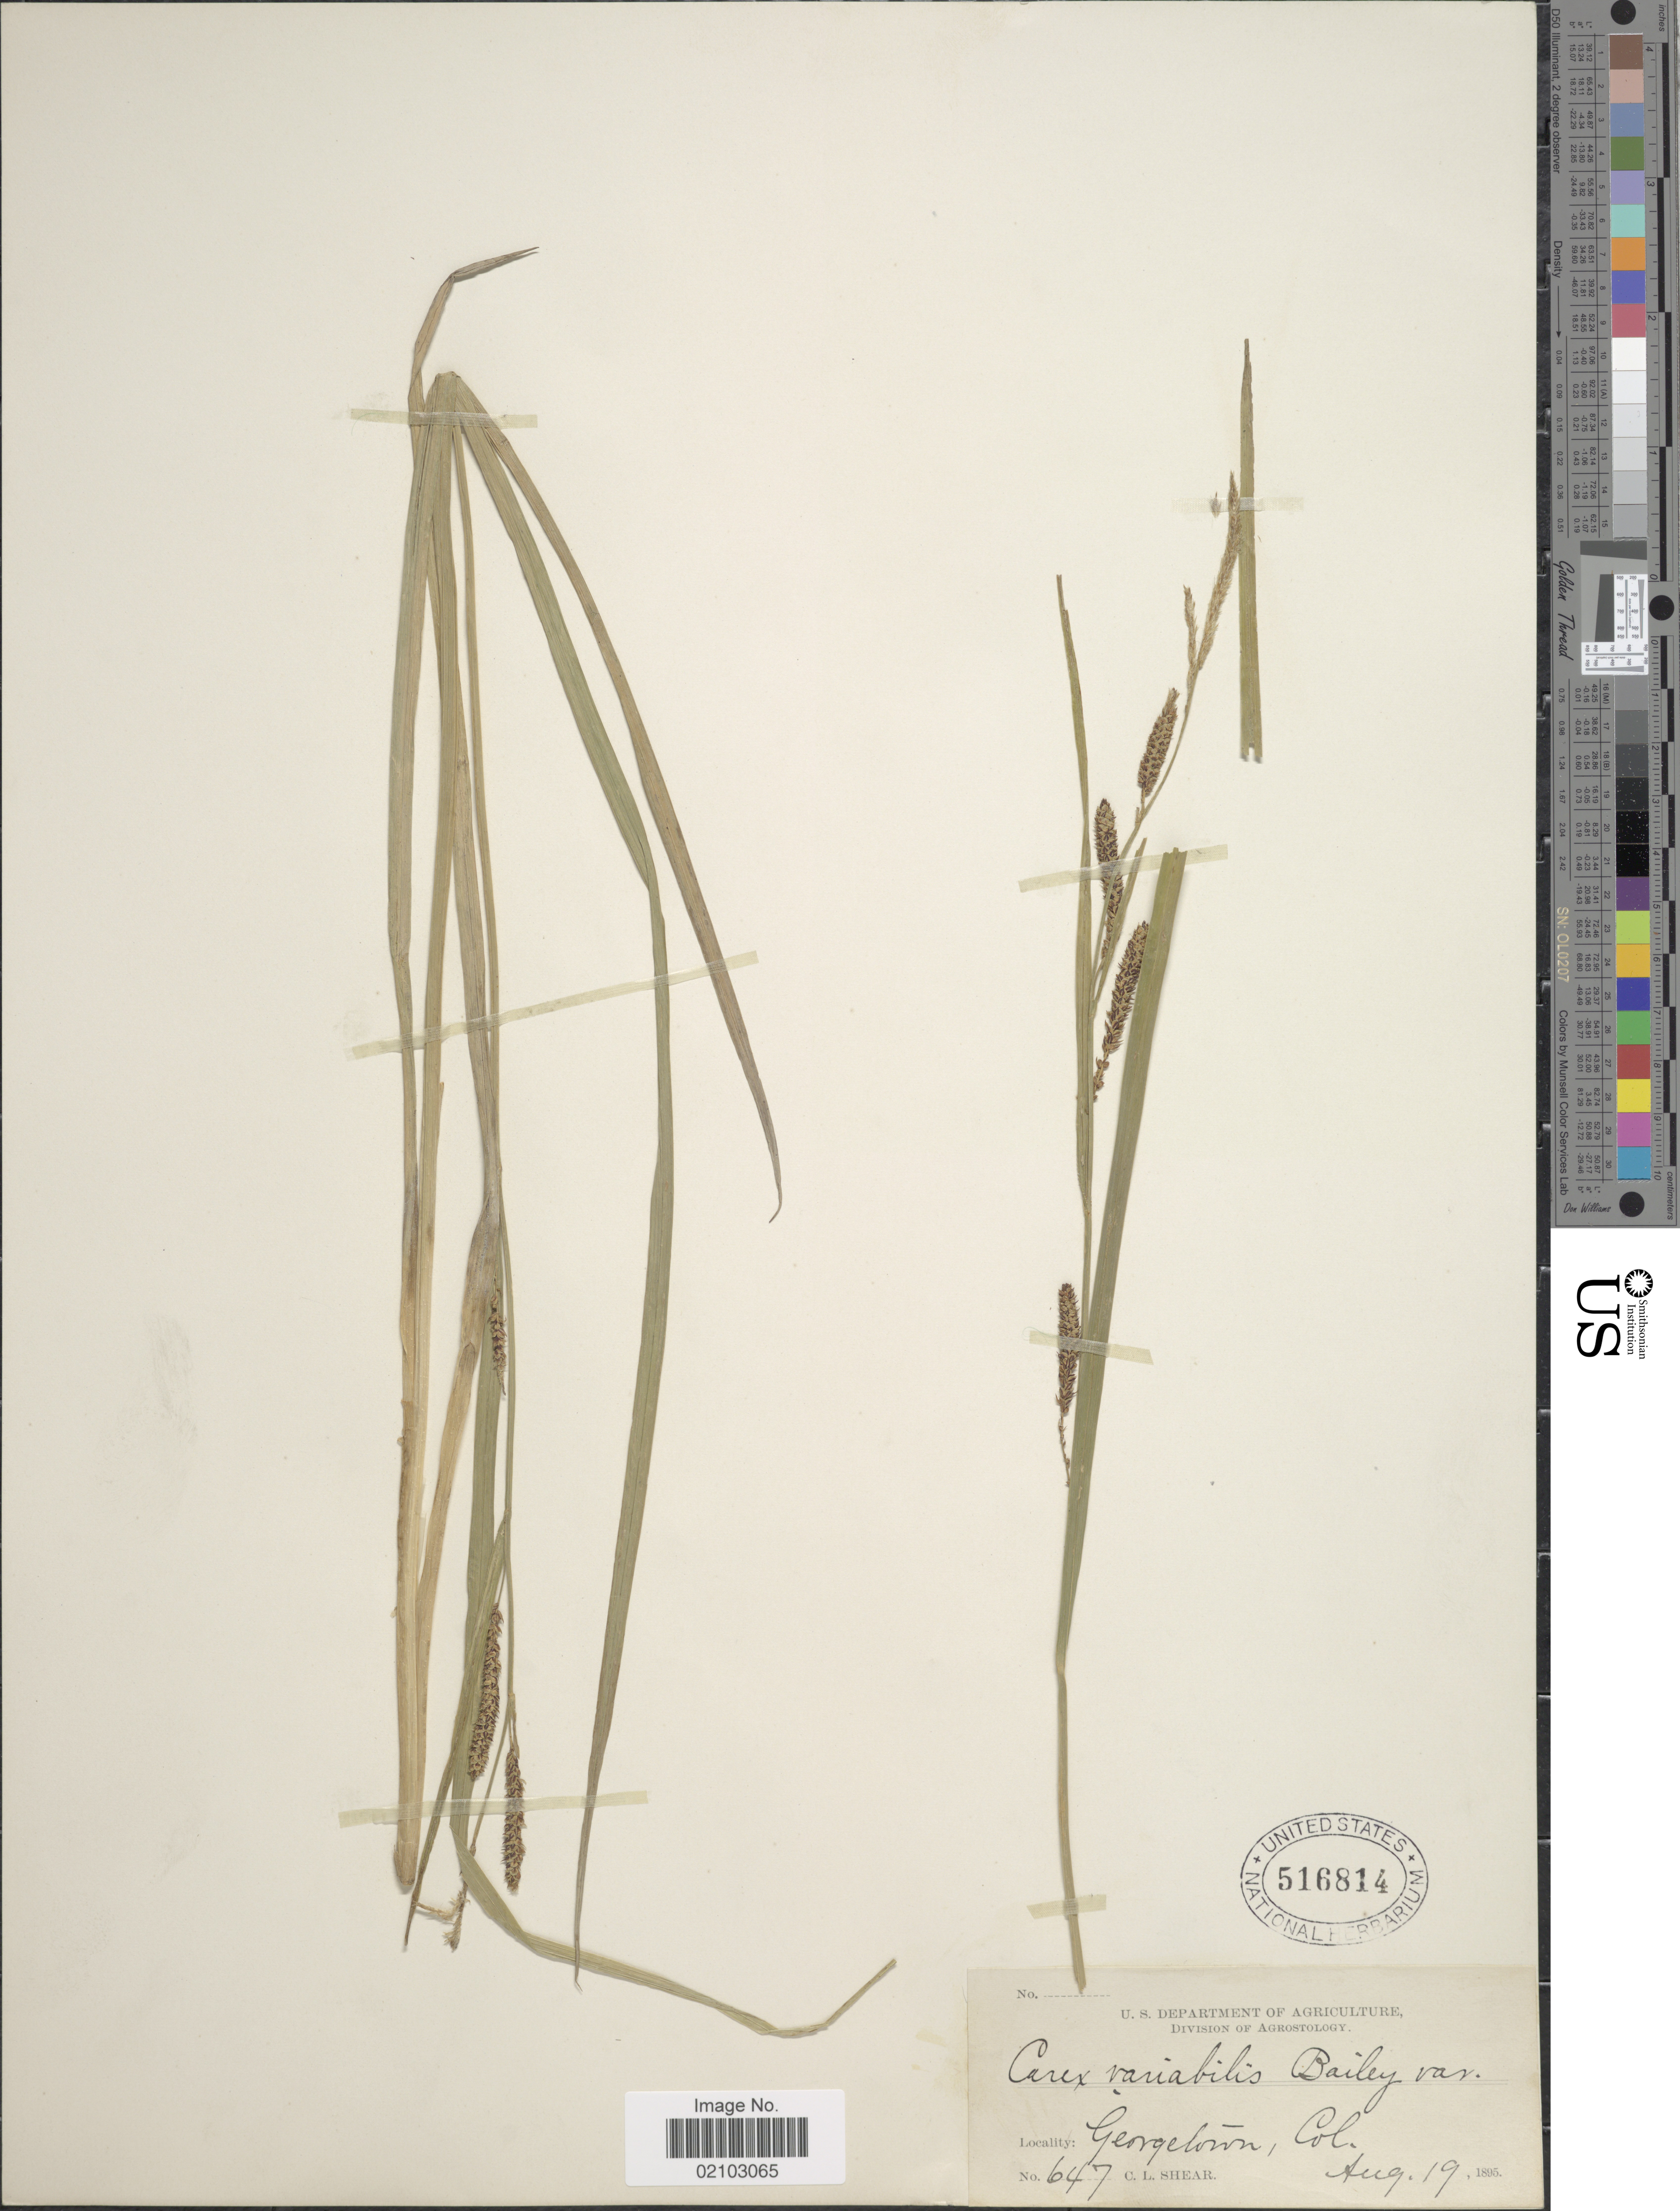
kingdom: Plantae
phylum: Tracheophyta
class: Liliopsida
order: Poales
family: Cyperaceae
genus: Carex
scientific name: Carex aquatilis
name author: Wahlenb.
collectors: C. L. Shear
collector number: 647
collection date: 1895-08-19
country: United States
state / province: Colorado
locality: Georgetown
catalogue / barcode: US 516814